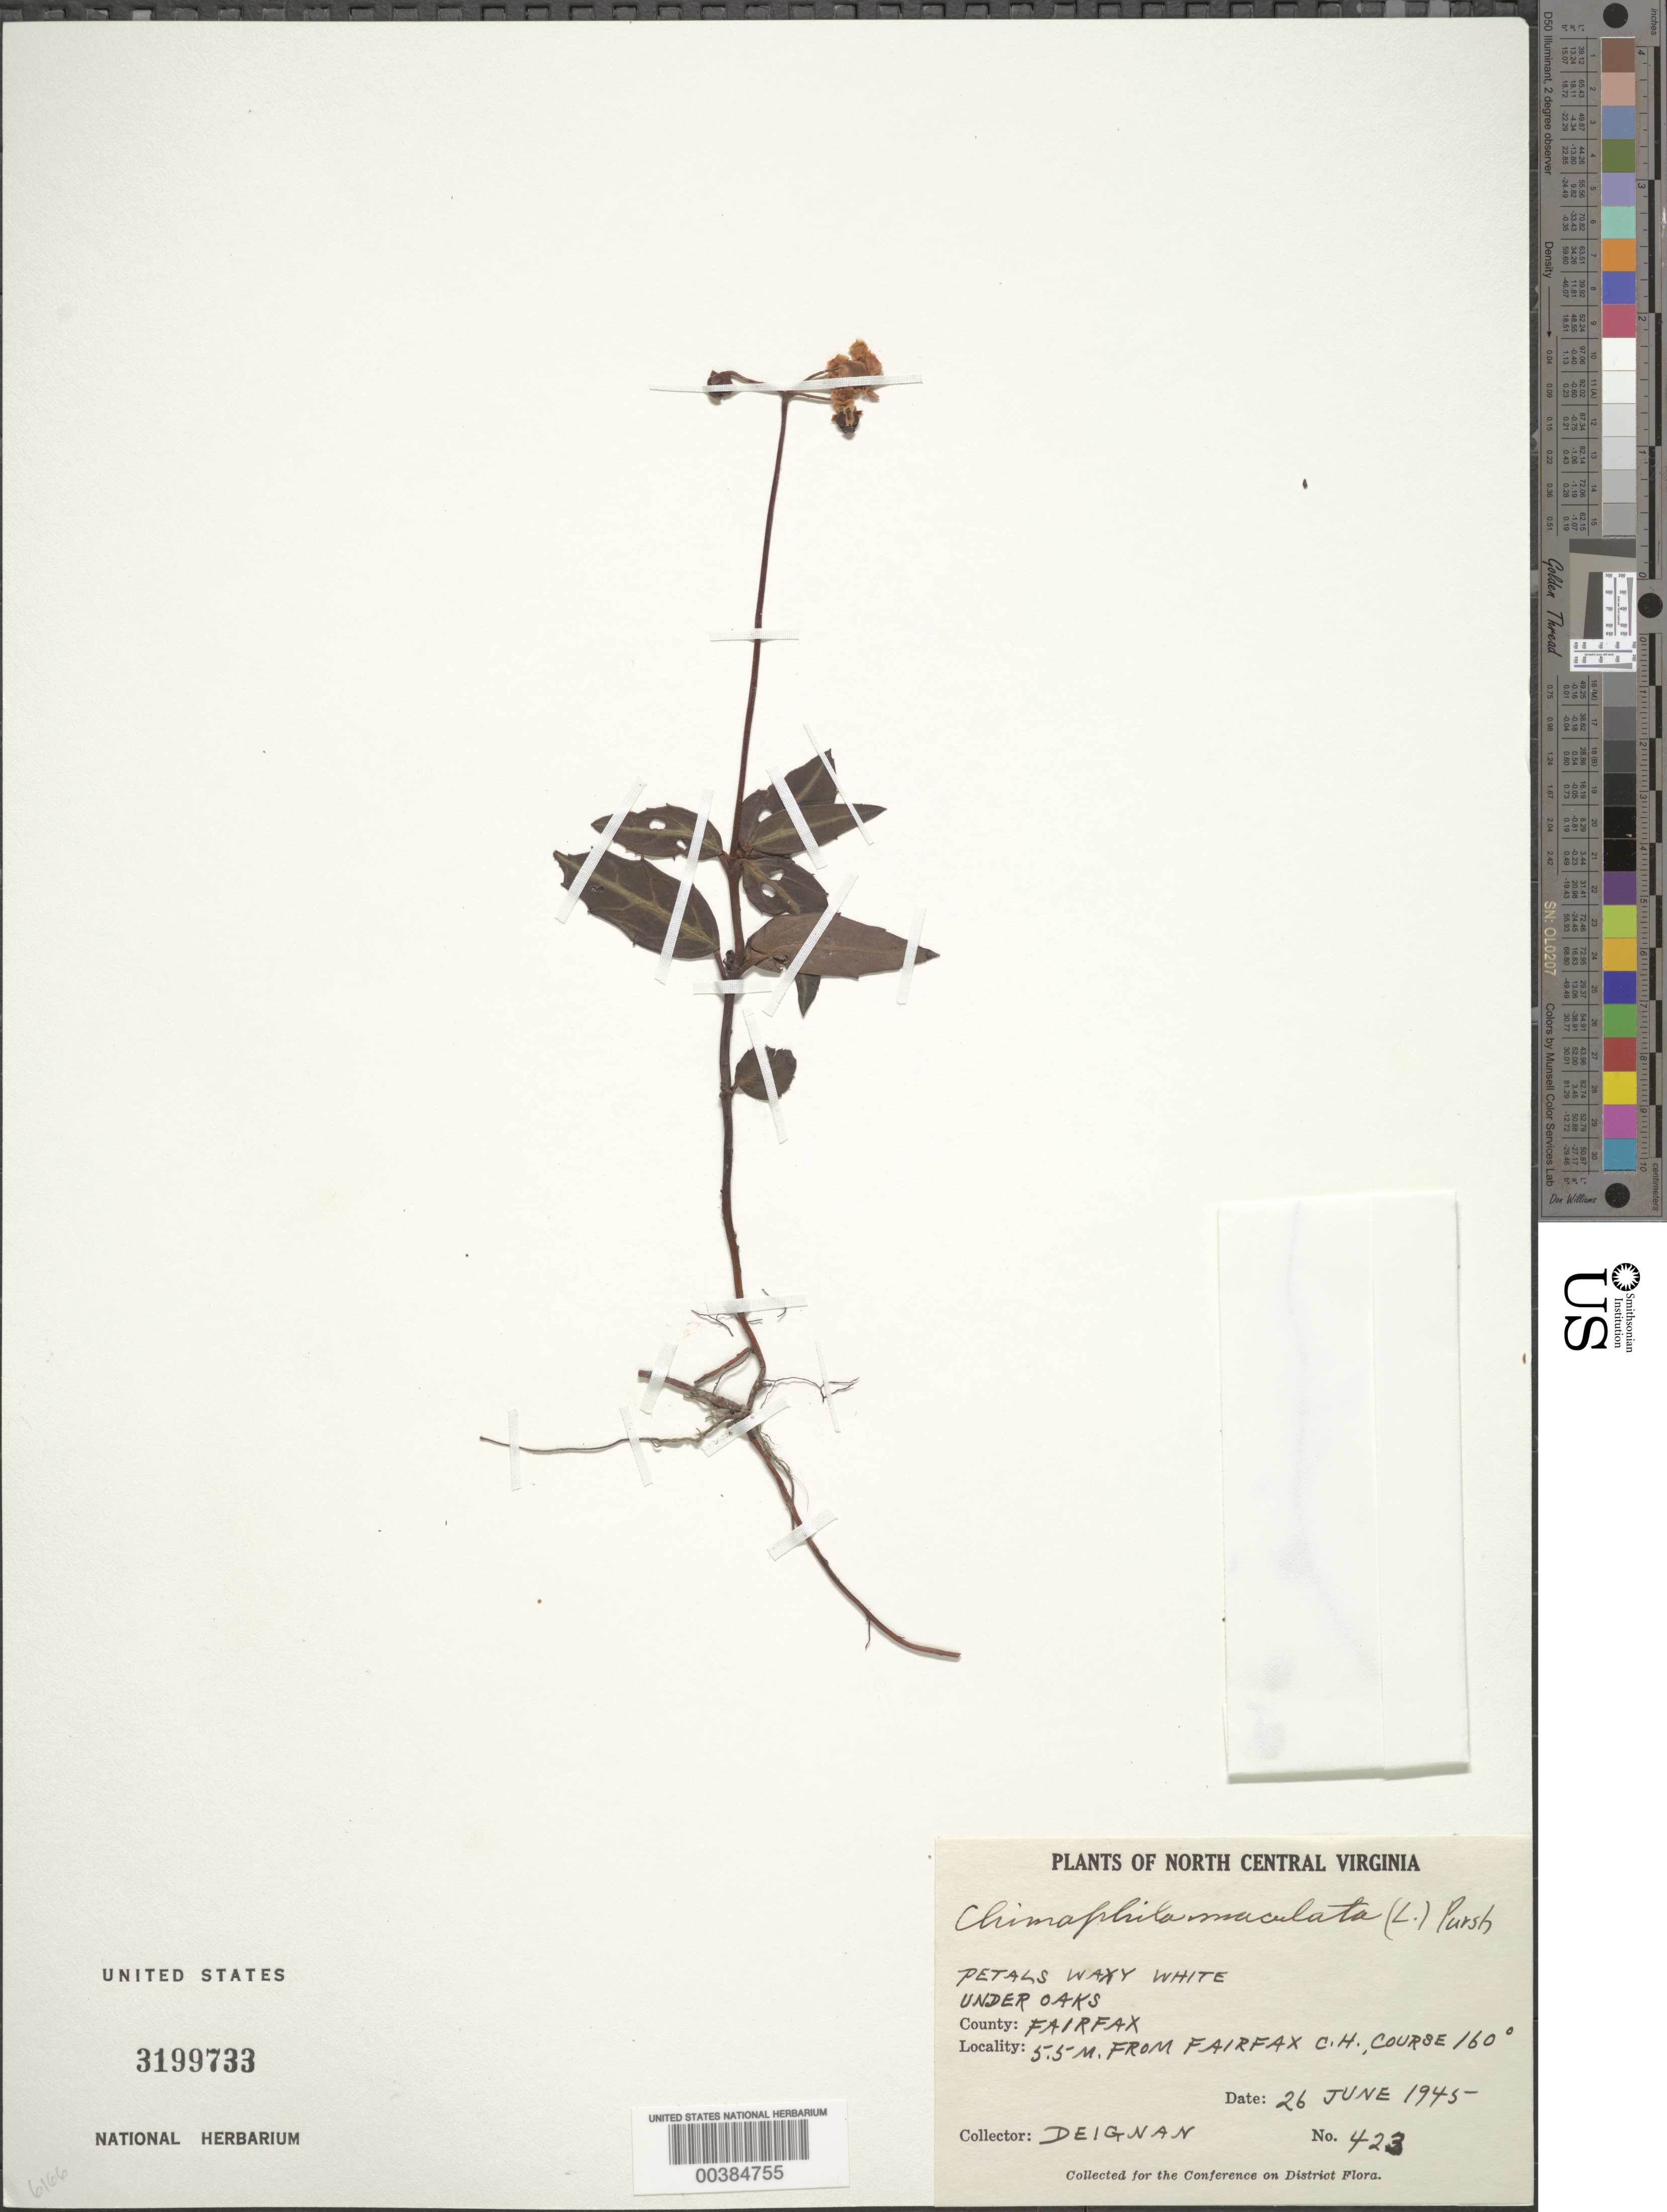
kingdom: Plantae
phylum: Tracheophyta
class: Magnoliopsida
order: Ericales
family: Ericaceae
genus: Chimaphila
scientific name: Chimaphila maculata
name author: (L.) Pursh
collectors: H. Deignan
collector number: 423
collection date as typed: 26 Jun 1945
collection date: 1945-06-26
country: United States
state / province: Virginia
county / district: Fairfax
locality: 5.5 M from Fairfax Court House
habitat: Under oaks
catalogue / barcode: US 3199733